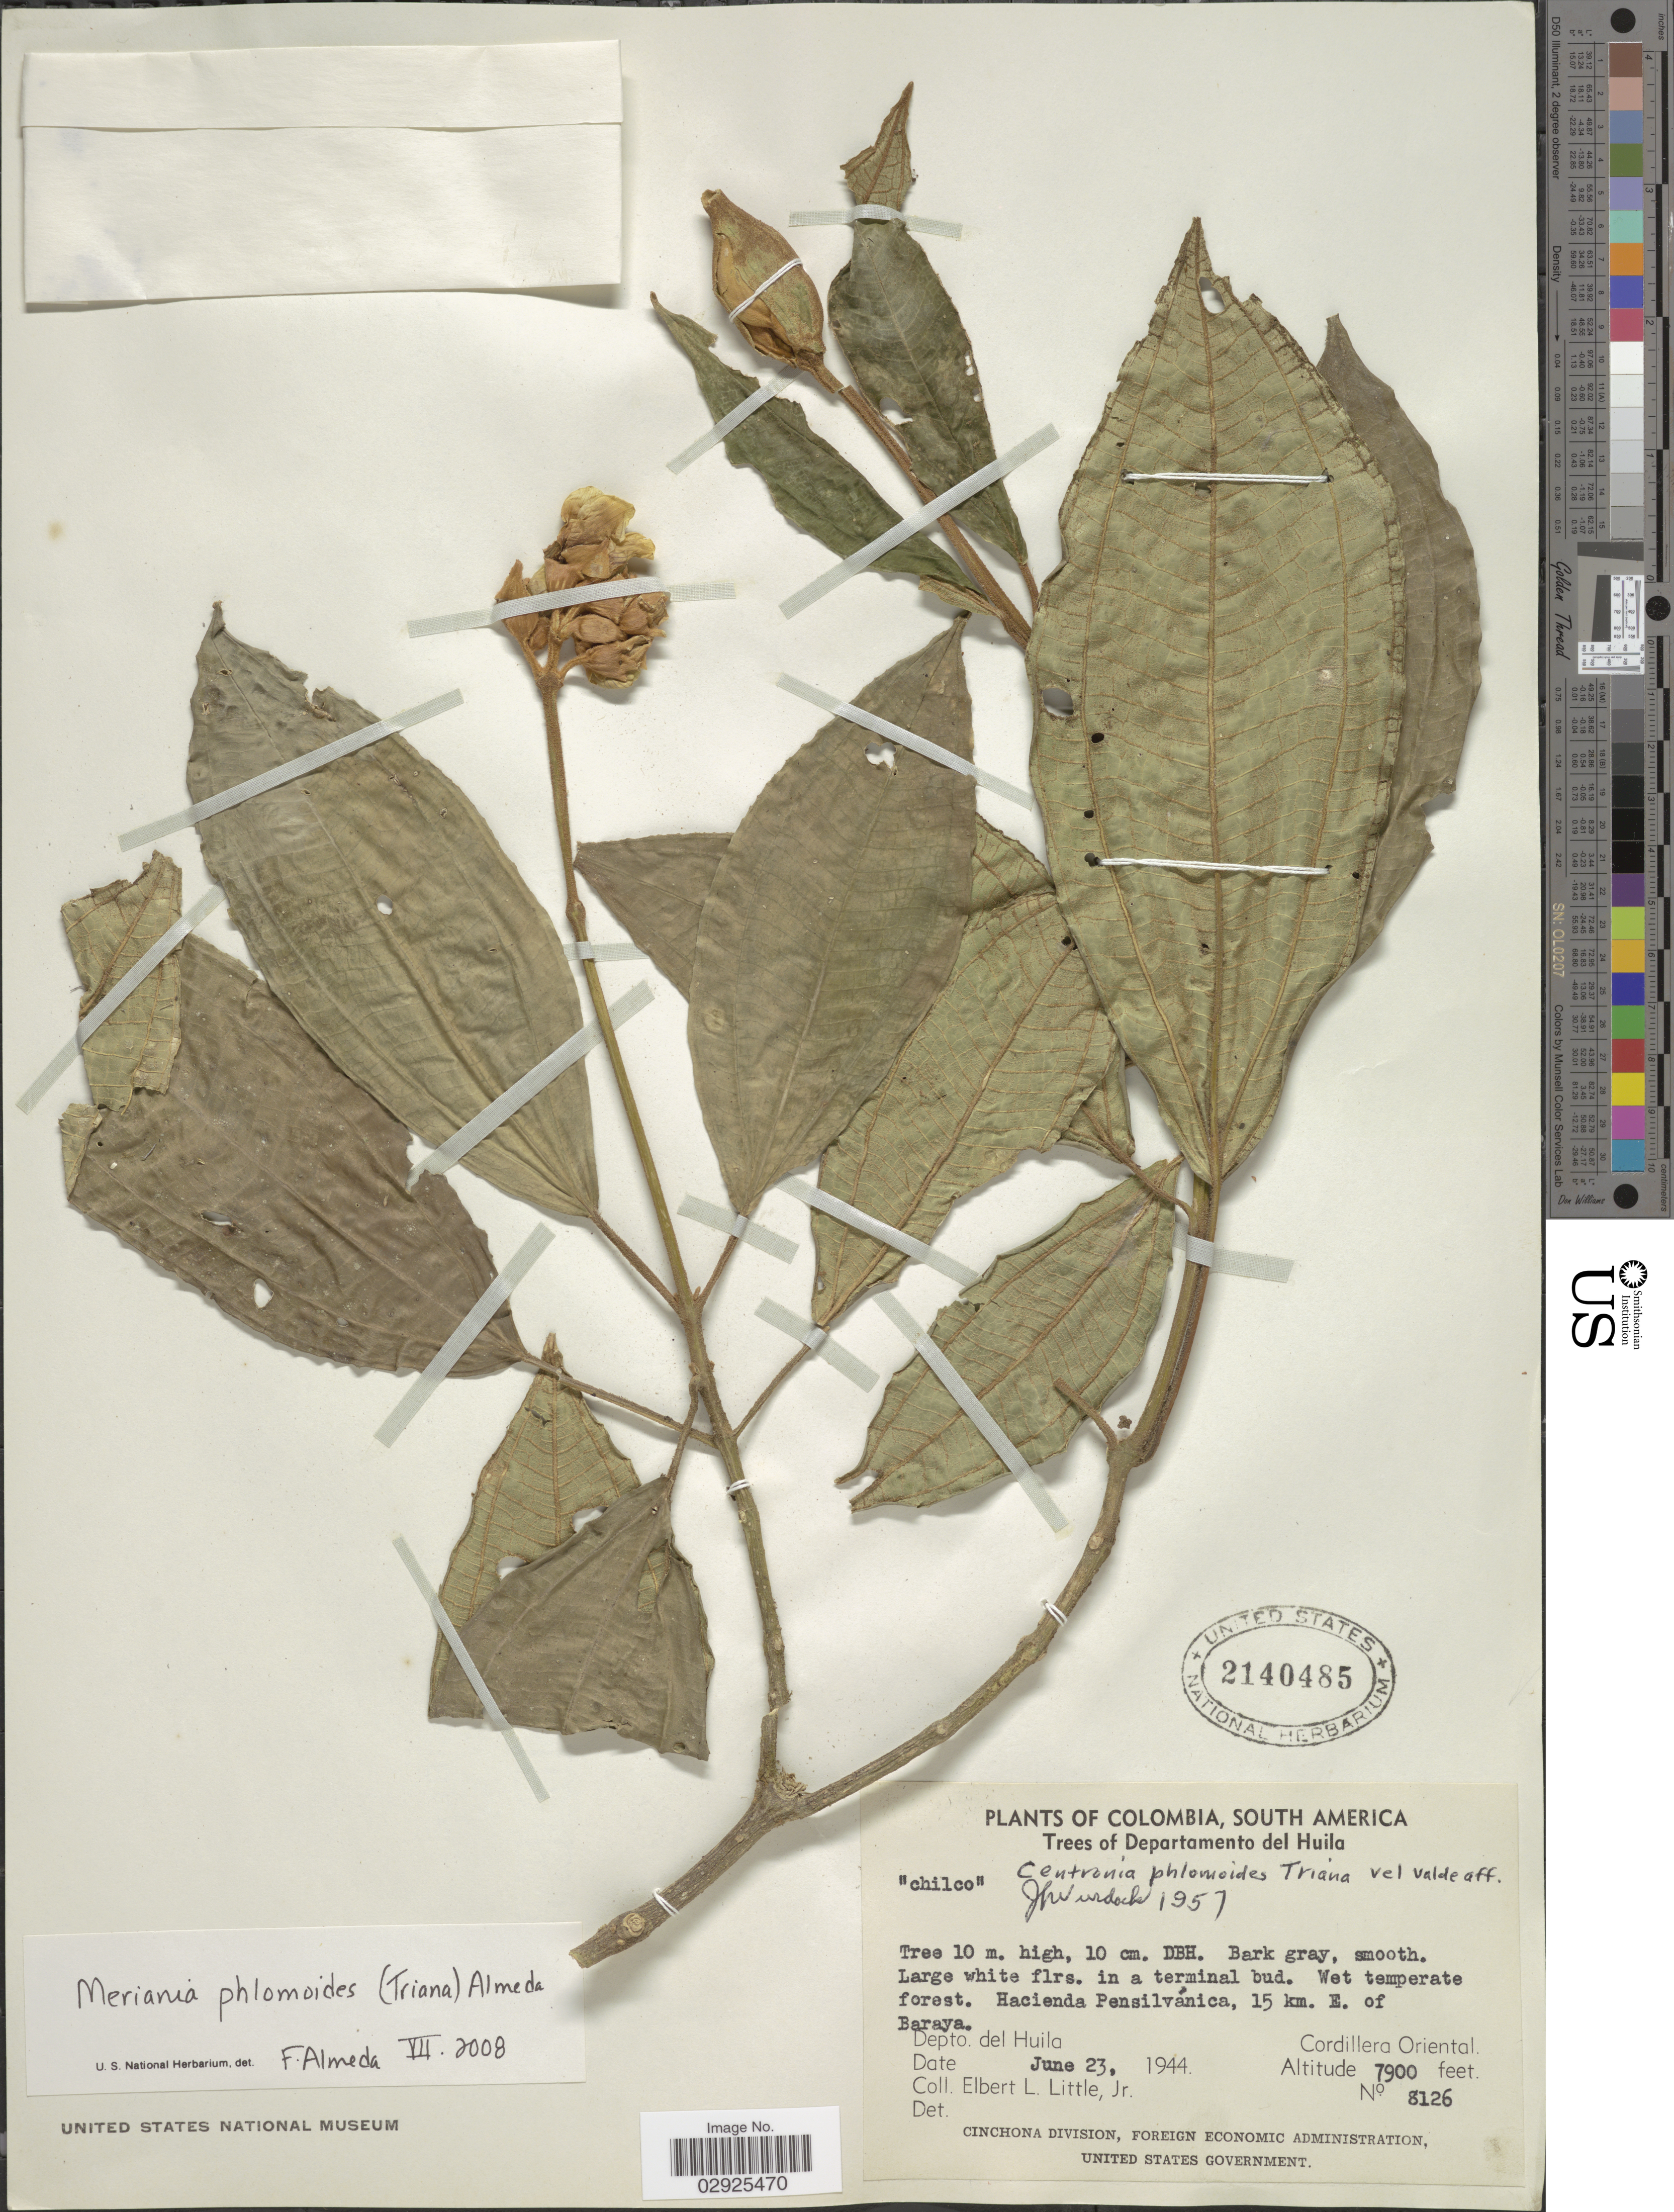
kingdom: Plantae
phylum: Tracheophyta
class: Magnoliopsida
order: Myrtales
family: Melastomataceae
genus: Meriania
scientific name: Meriania phlomoides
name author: (Triana) Almeda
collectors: E. L. Little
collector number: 8126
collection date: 1944-06-23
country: Colombia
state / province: Huila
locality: Departamento del Huila, Hacienda Pensilvanica, 15 km. E. of Baraya, Depto. del Huila, Cordillera Oriental.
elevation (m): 2408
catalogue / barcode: US 2140485